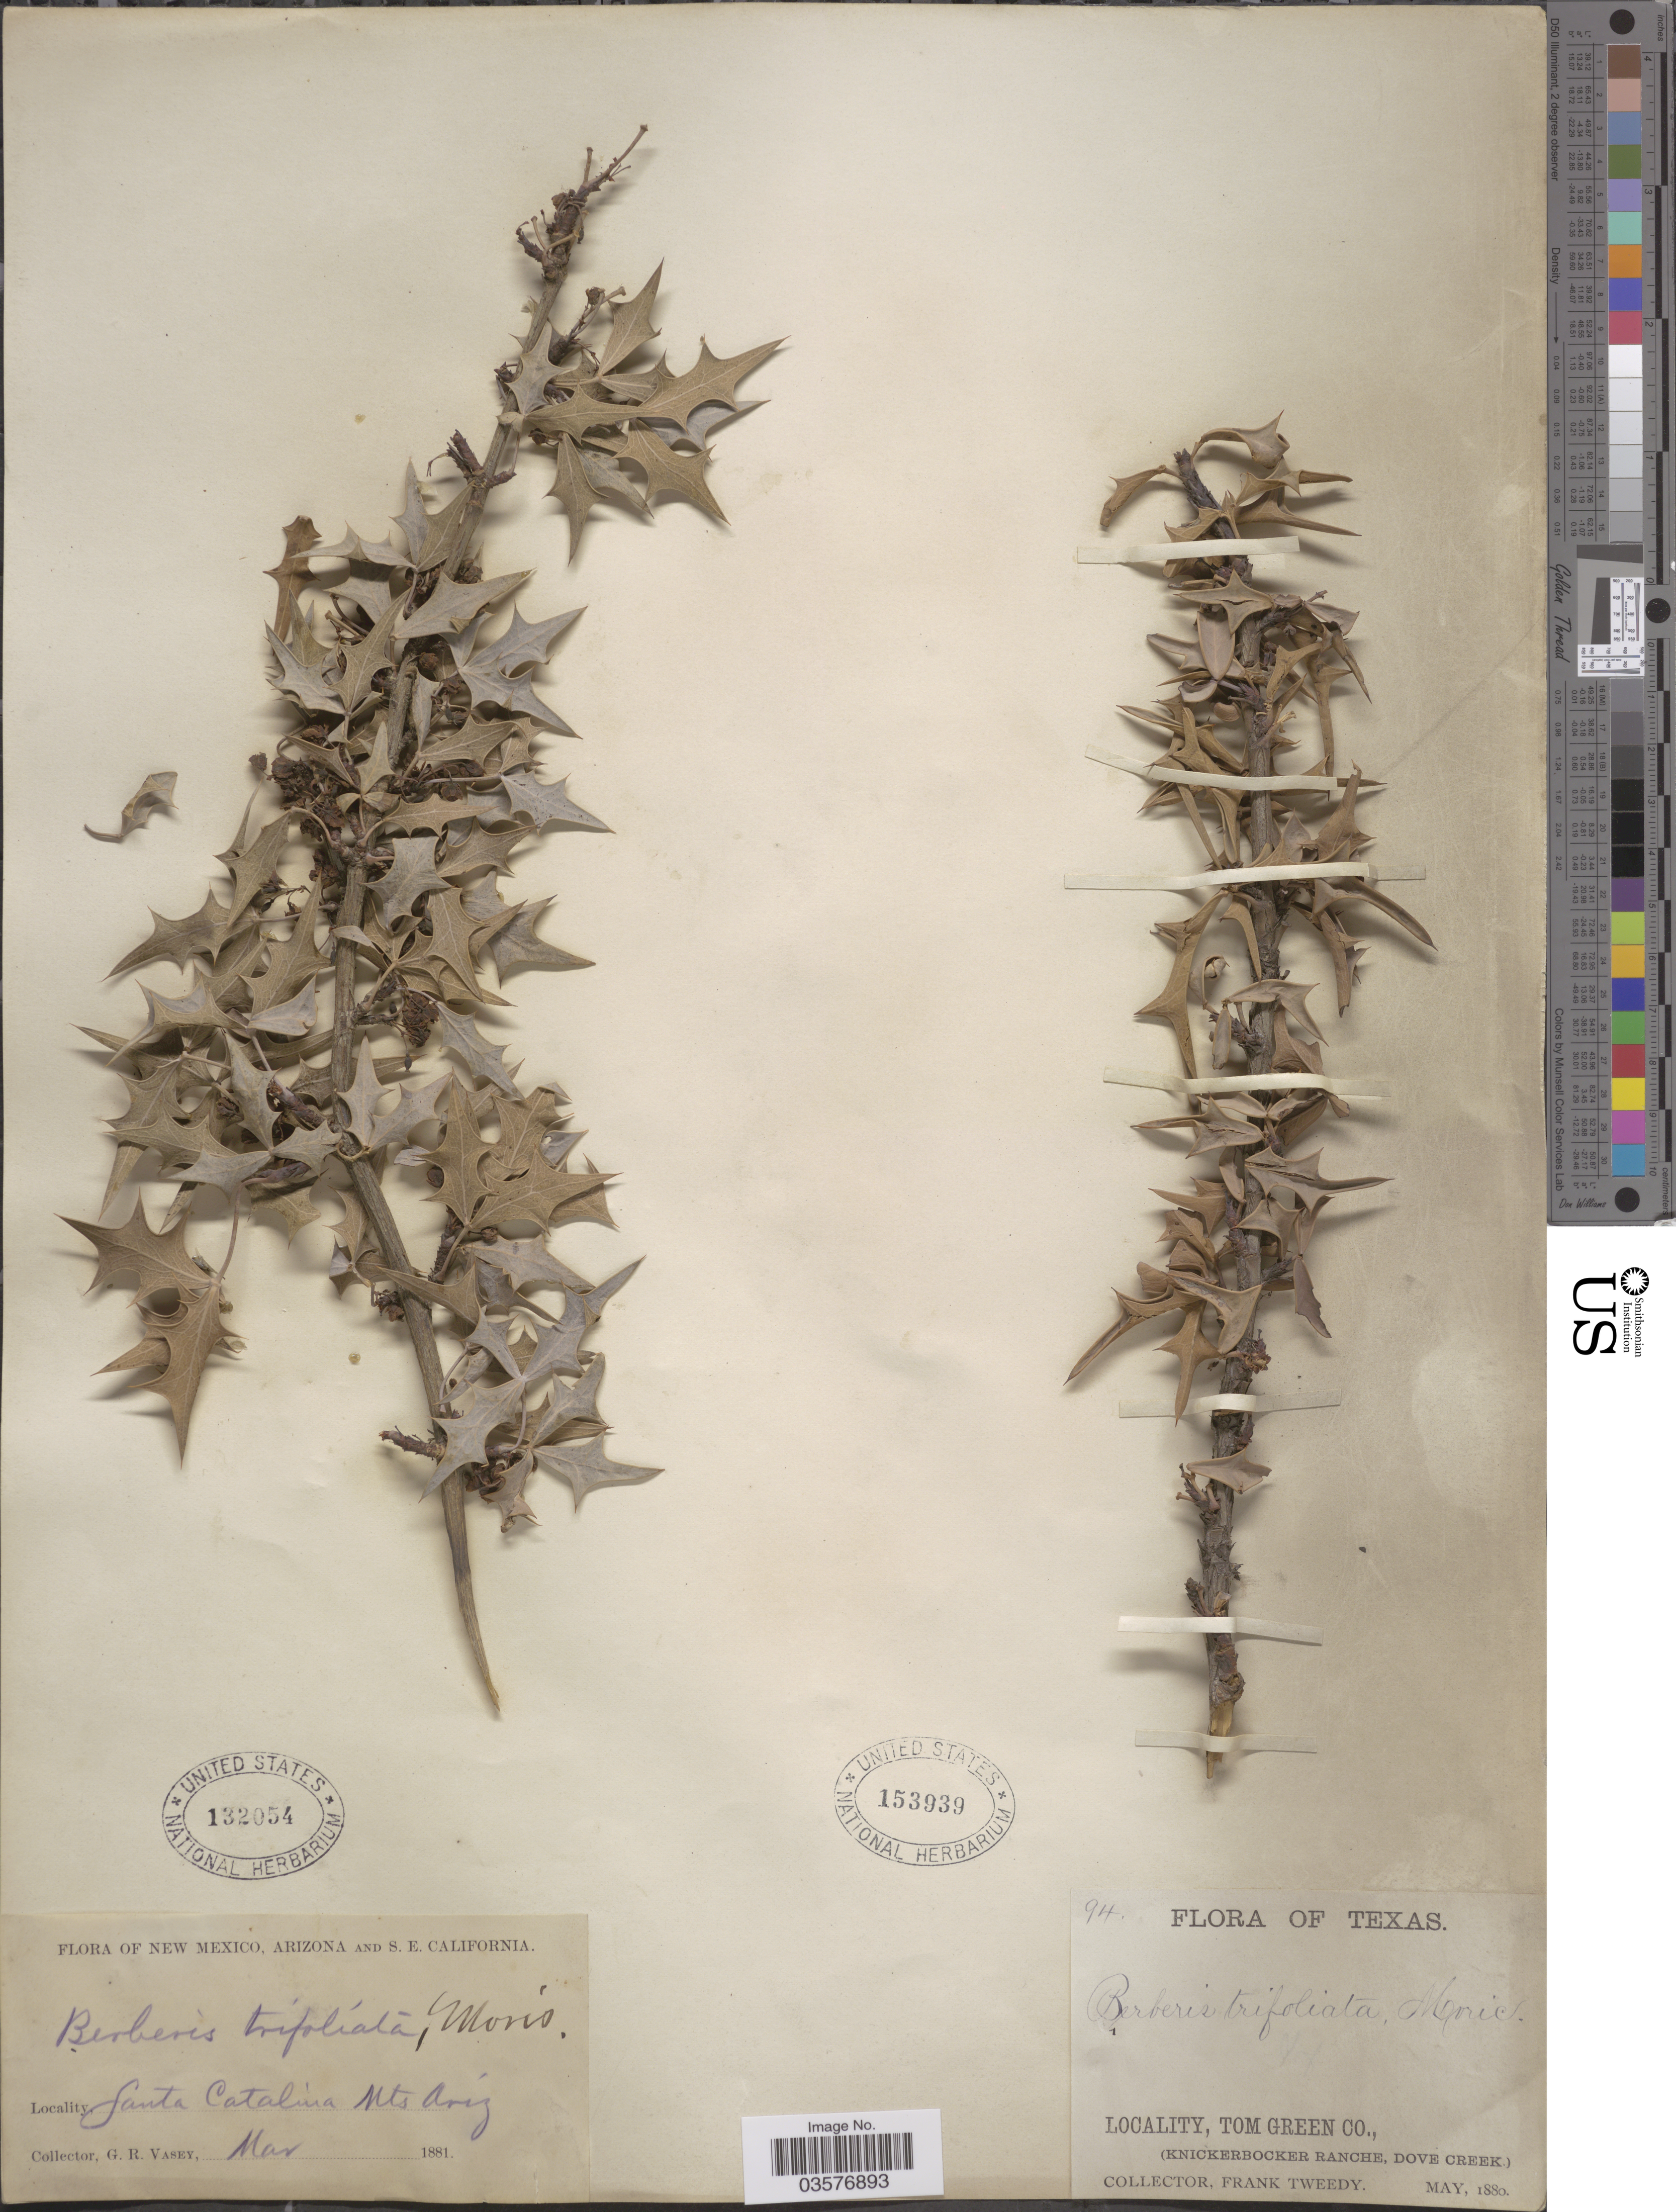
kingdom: Plantae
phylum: Tracheophyta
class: Magnoliopsida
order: Ranunculales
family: Berberidaceae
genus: Mahonia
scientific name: Mahonia trifoliolata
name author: (Monic.) Fedde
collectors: F. Tweedy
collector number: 94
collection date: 1880-05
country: United States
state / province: Texas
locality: Tom Green Co., (Knickerbocker Ranche, Dove Creek.).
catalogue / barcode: US 153939-2